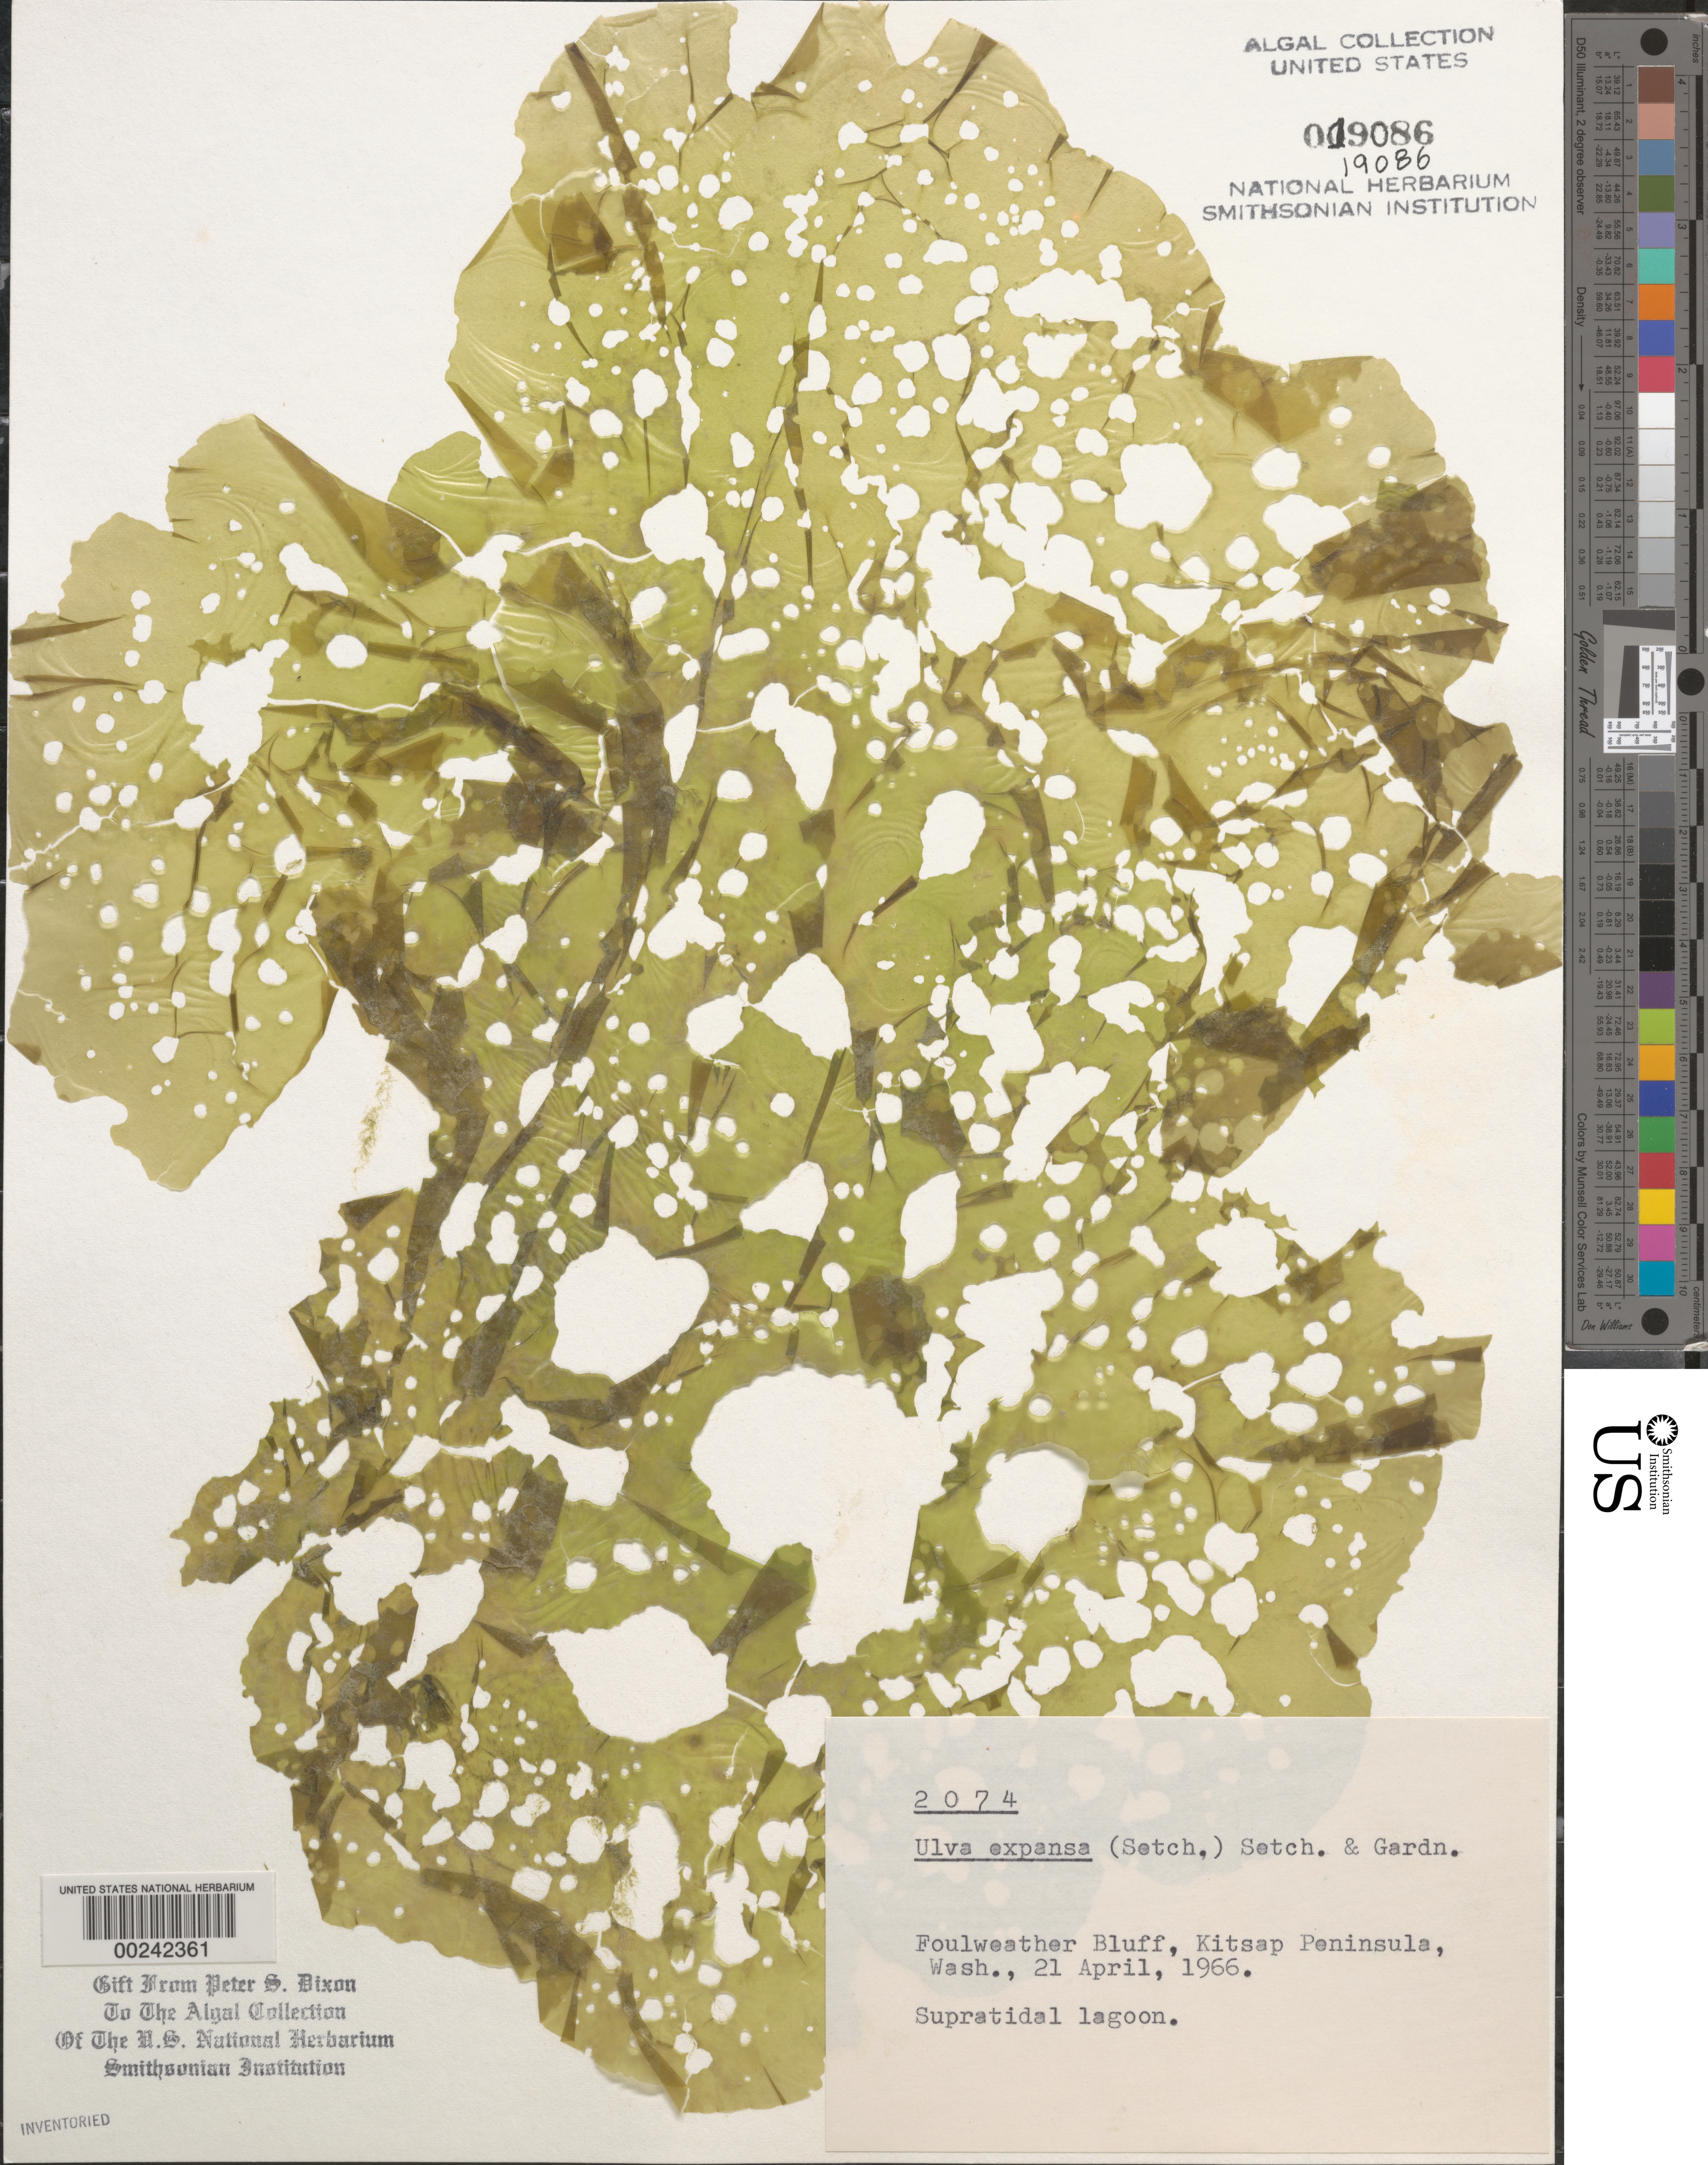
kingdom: Plantae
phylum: Chlorophyta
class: Ulvophyceae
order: Ulvales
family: Ulvaceae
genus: Ulva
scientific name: Ulva expansa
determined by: Dixon, P. S.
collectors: P. S. Dixon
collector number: PSD 2074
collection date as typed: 21 Apr 1966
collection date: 1966-04-21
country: United States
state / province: Washington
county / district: Kitsap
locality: Foulweather Bluff, Kitsap Peninsula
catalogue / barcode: US 19086